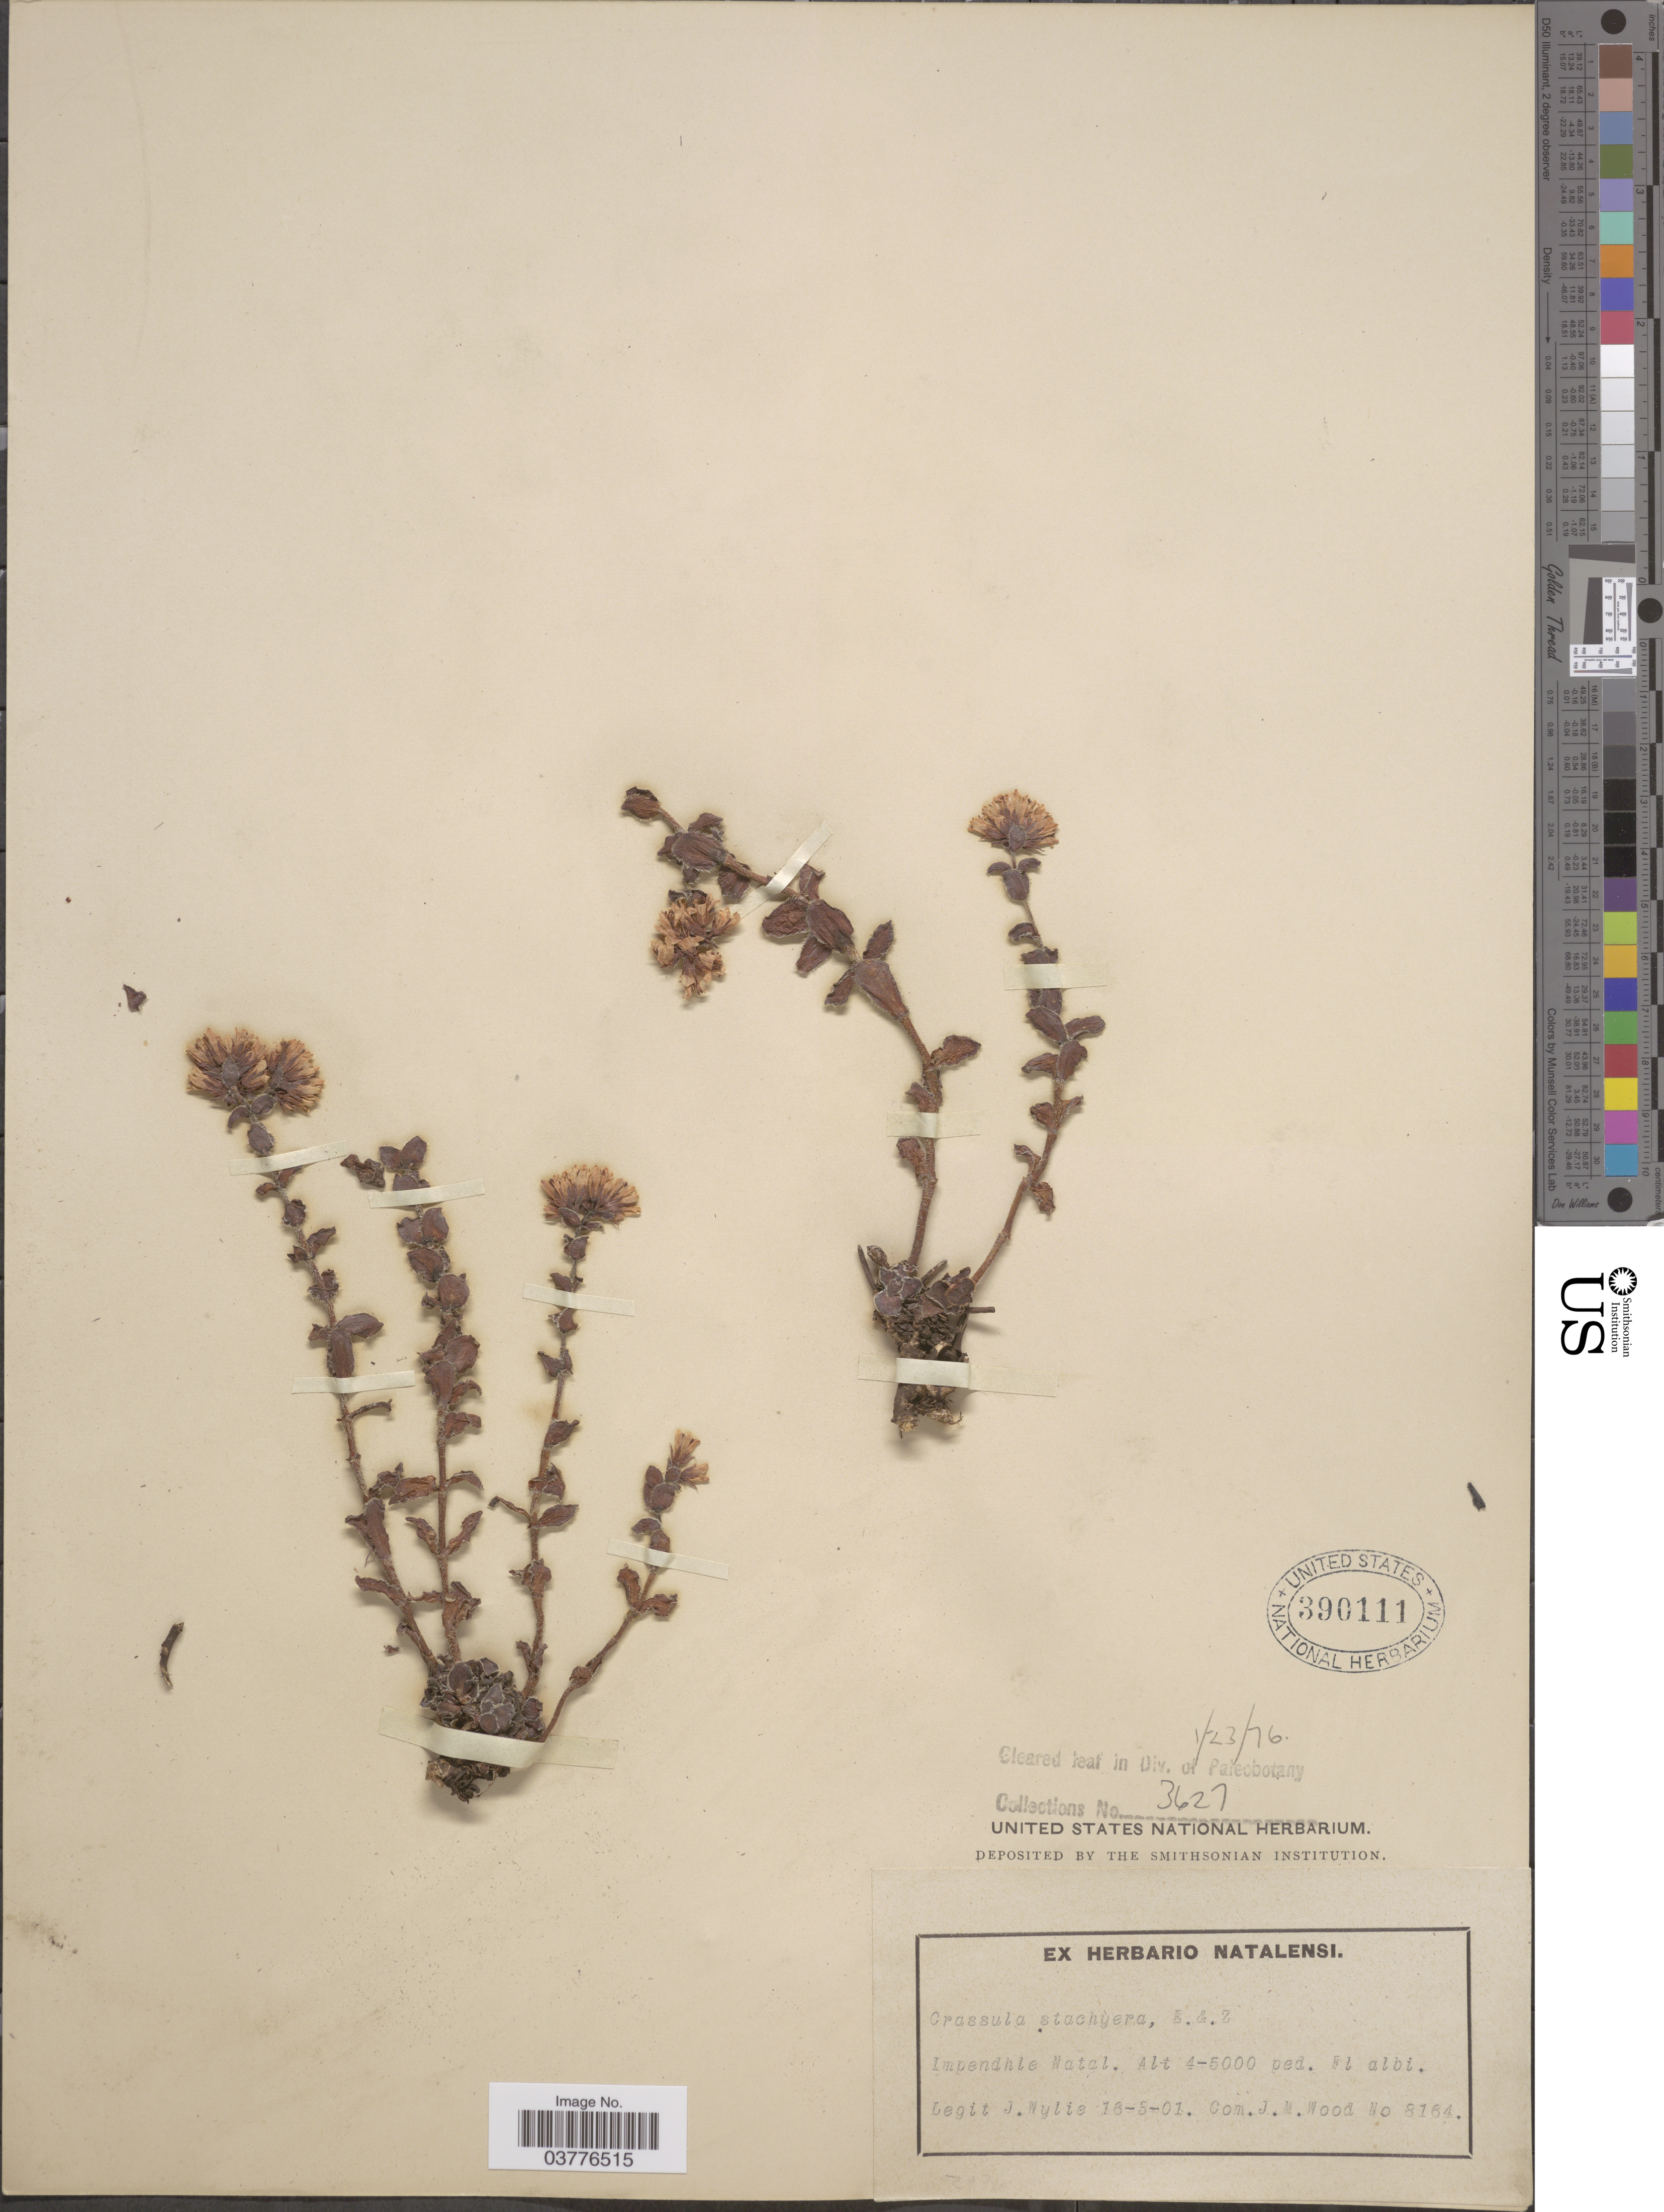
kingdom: Plantae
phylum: Tracheophyta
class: Magnoliopsida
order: Saxifragales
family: Crassulaceae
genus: Crassula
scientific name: Crassula obovata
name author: Haw.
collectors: J. Wylie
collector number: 8164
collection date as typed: Transcribed d/m/y: 16/3/1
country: South Africa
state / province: KwaZulu-Natal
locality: Impendhle Natal.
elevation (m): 1219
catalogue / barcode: US 390111